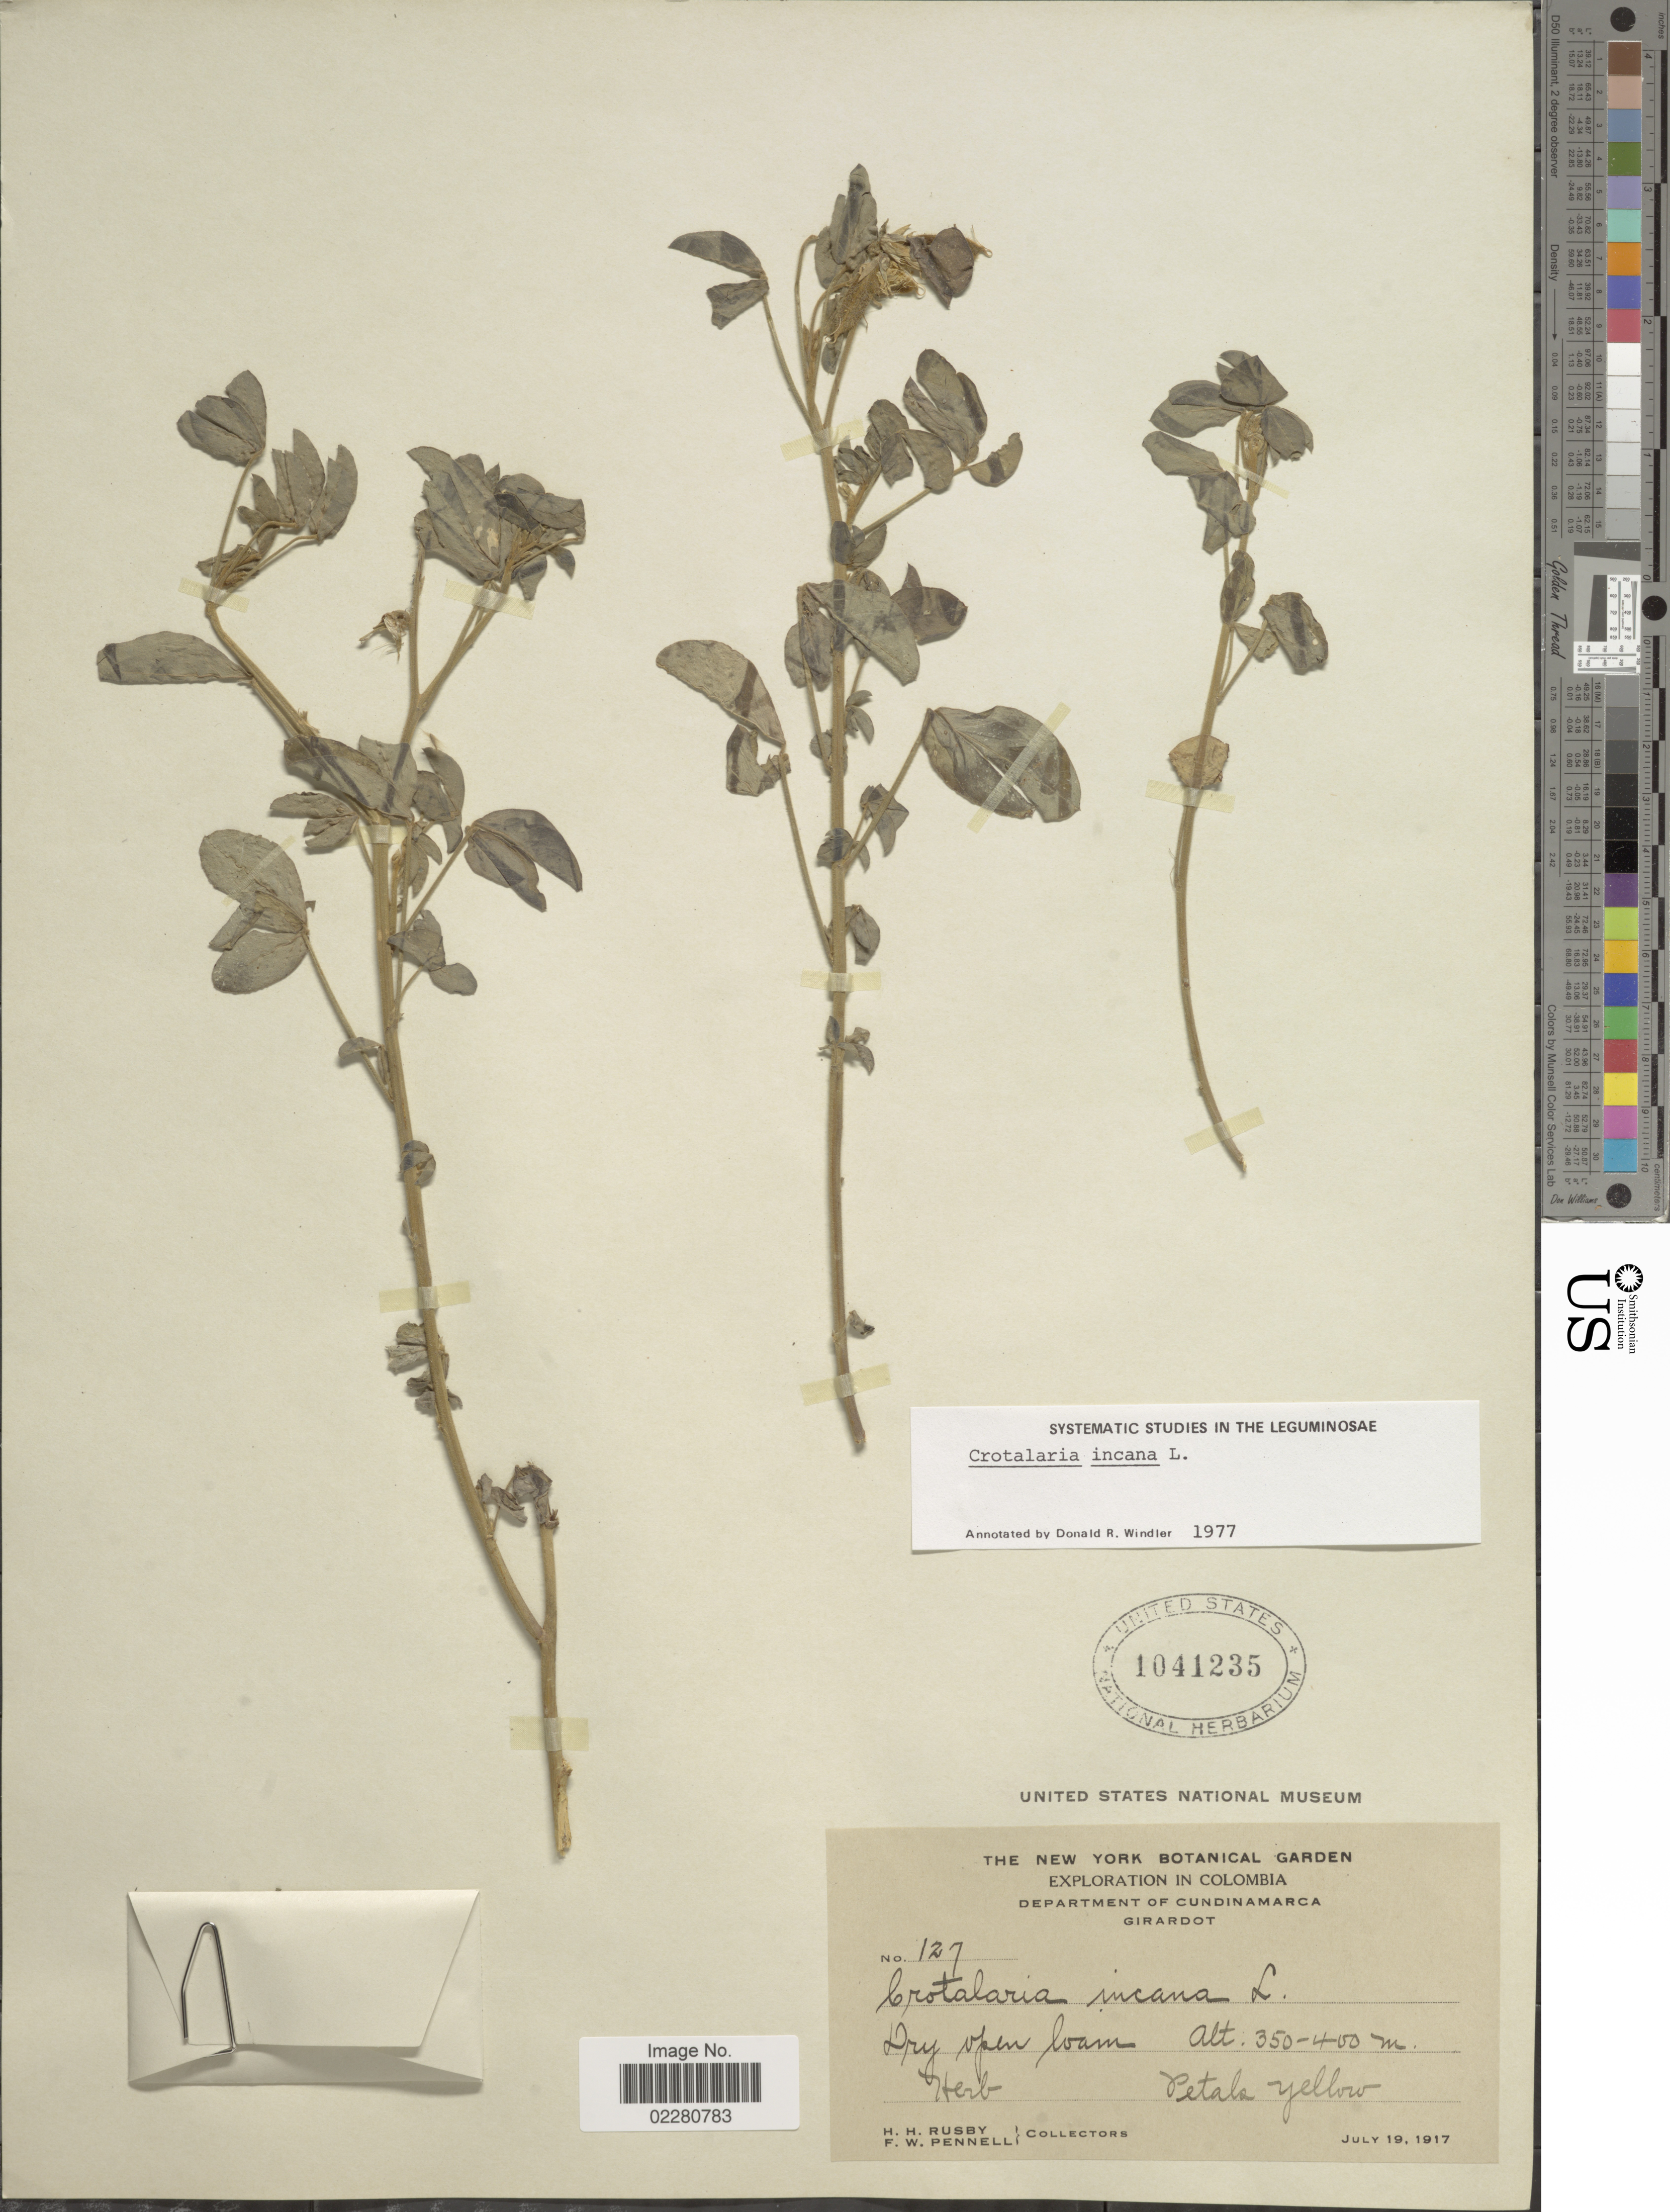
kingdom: Plantae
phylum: Tracheophyta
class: Magnoliopsida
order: Fabales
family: Fabaceae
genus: Crotalaria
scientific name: Crotalaria incana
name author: L.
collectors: H. H. Rusby & F. W. Pennell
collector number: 127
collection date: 1917-07-19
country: Colombia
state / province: Cundinamarca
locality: Department of Cundinamarca. Girardot.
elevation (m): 350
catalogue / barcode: US 1041235